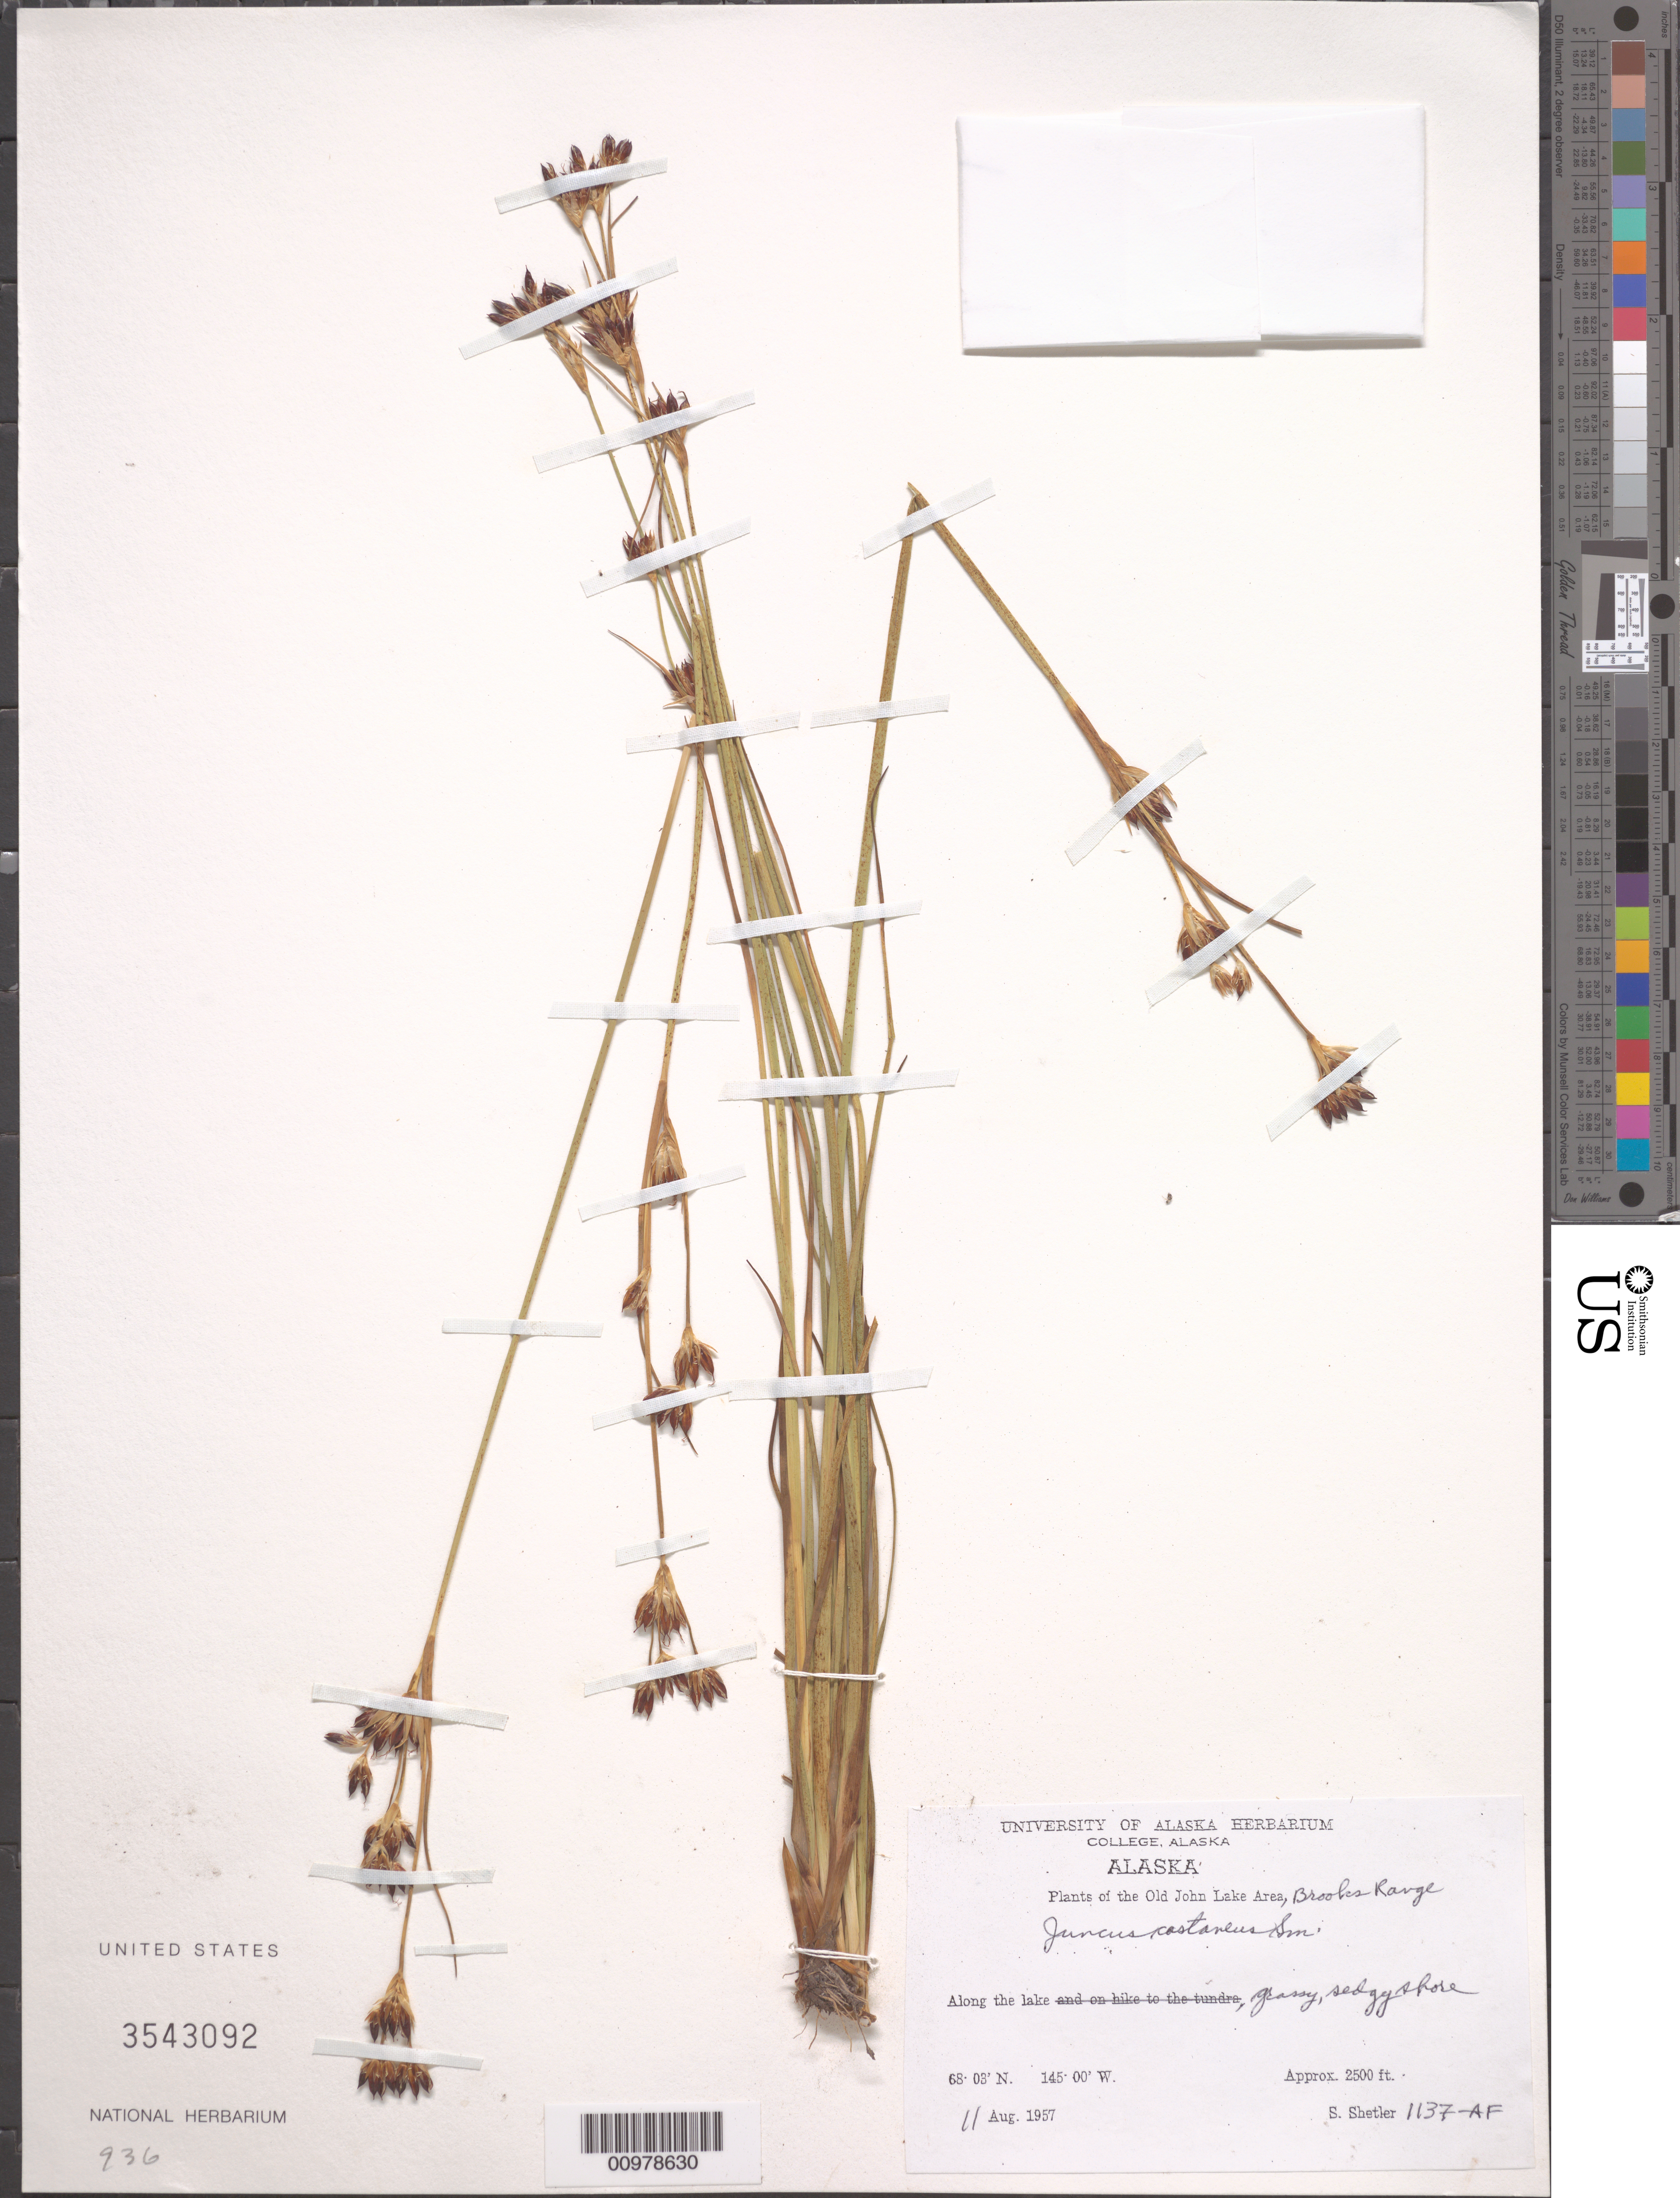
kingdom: Plantae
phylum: Tracheophyta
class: Liliopsida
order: Poales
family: Juncaceae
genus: Juncus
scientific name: Juncus castaneus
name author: Sm.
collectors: S. Shetler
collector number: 1137-AF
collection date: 1957-08-11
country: United States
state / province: Alaska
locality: The Old John Lake Area, Brooks Range. Along the lake.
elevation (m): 762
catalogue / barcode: US 3543092